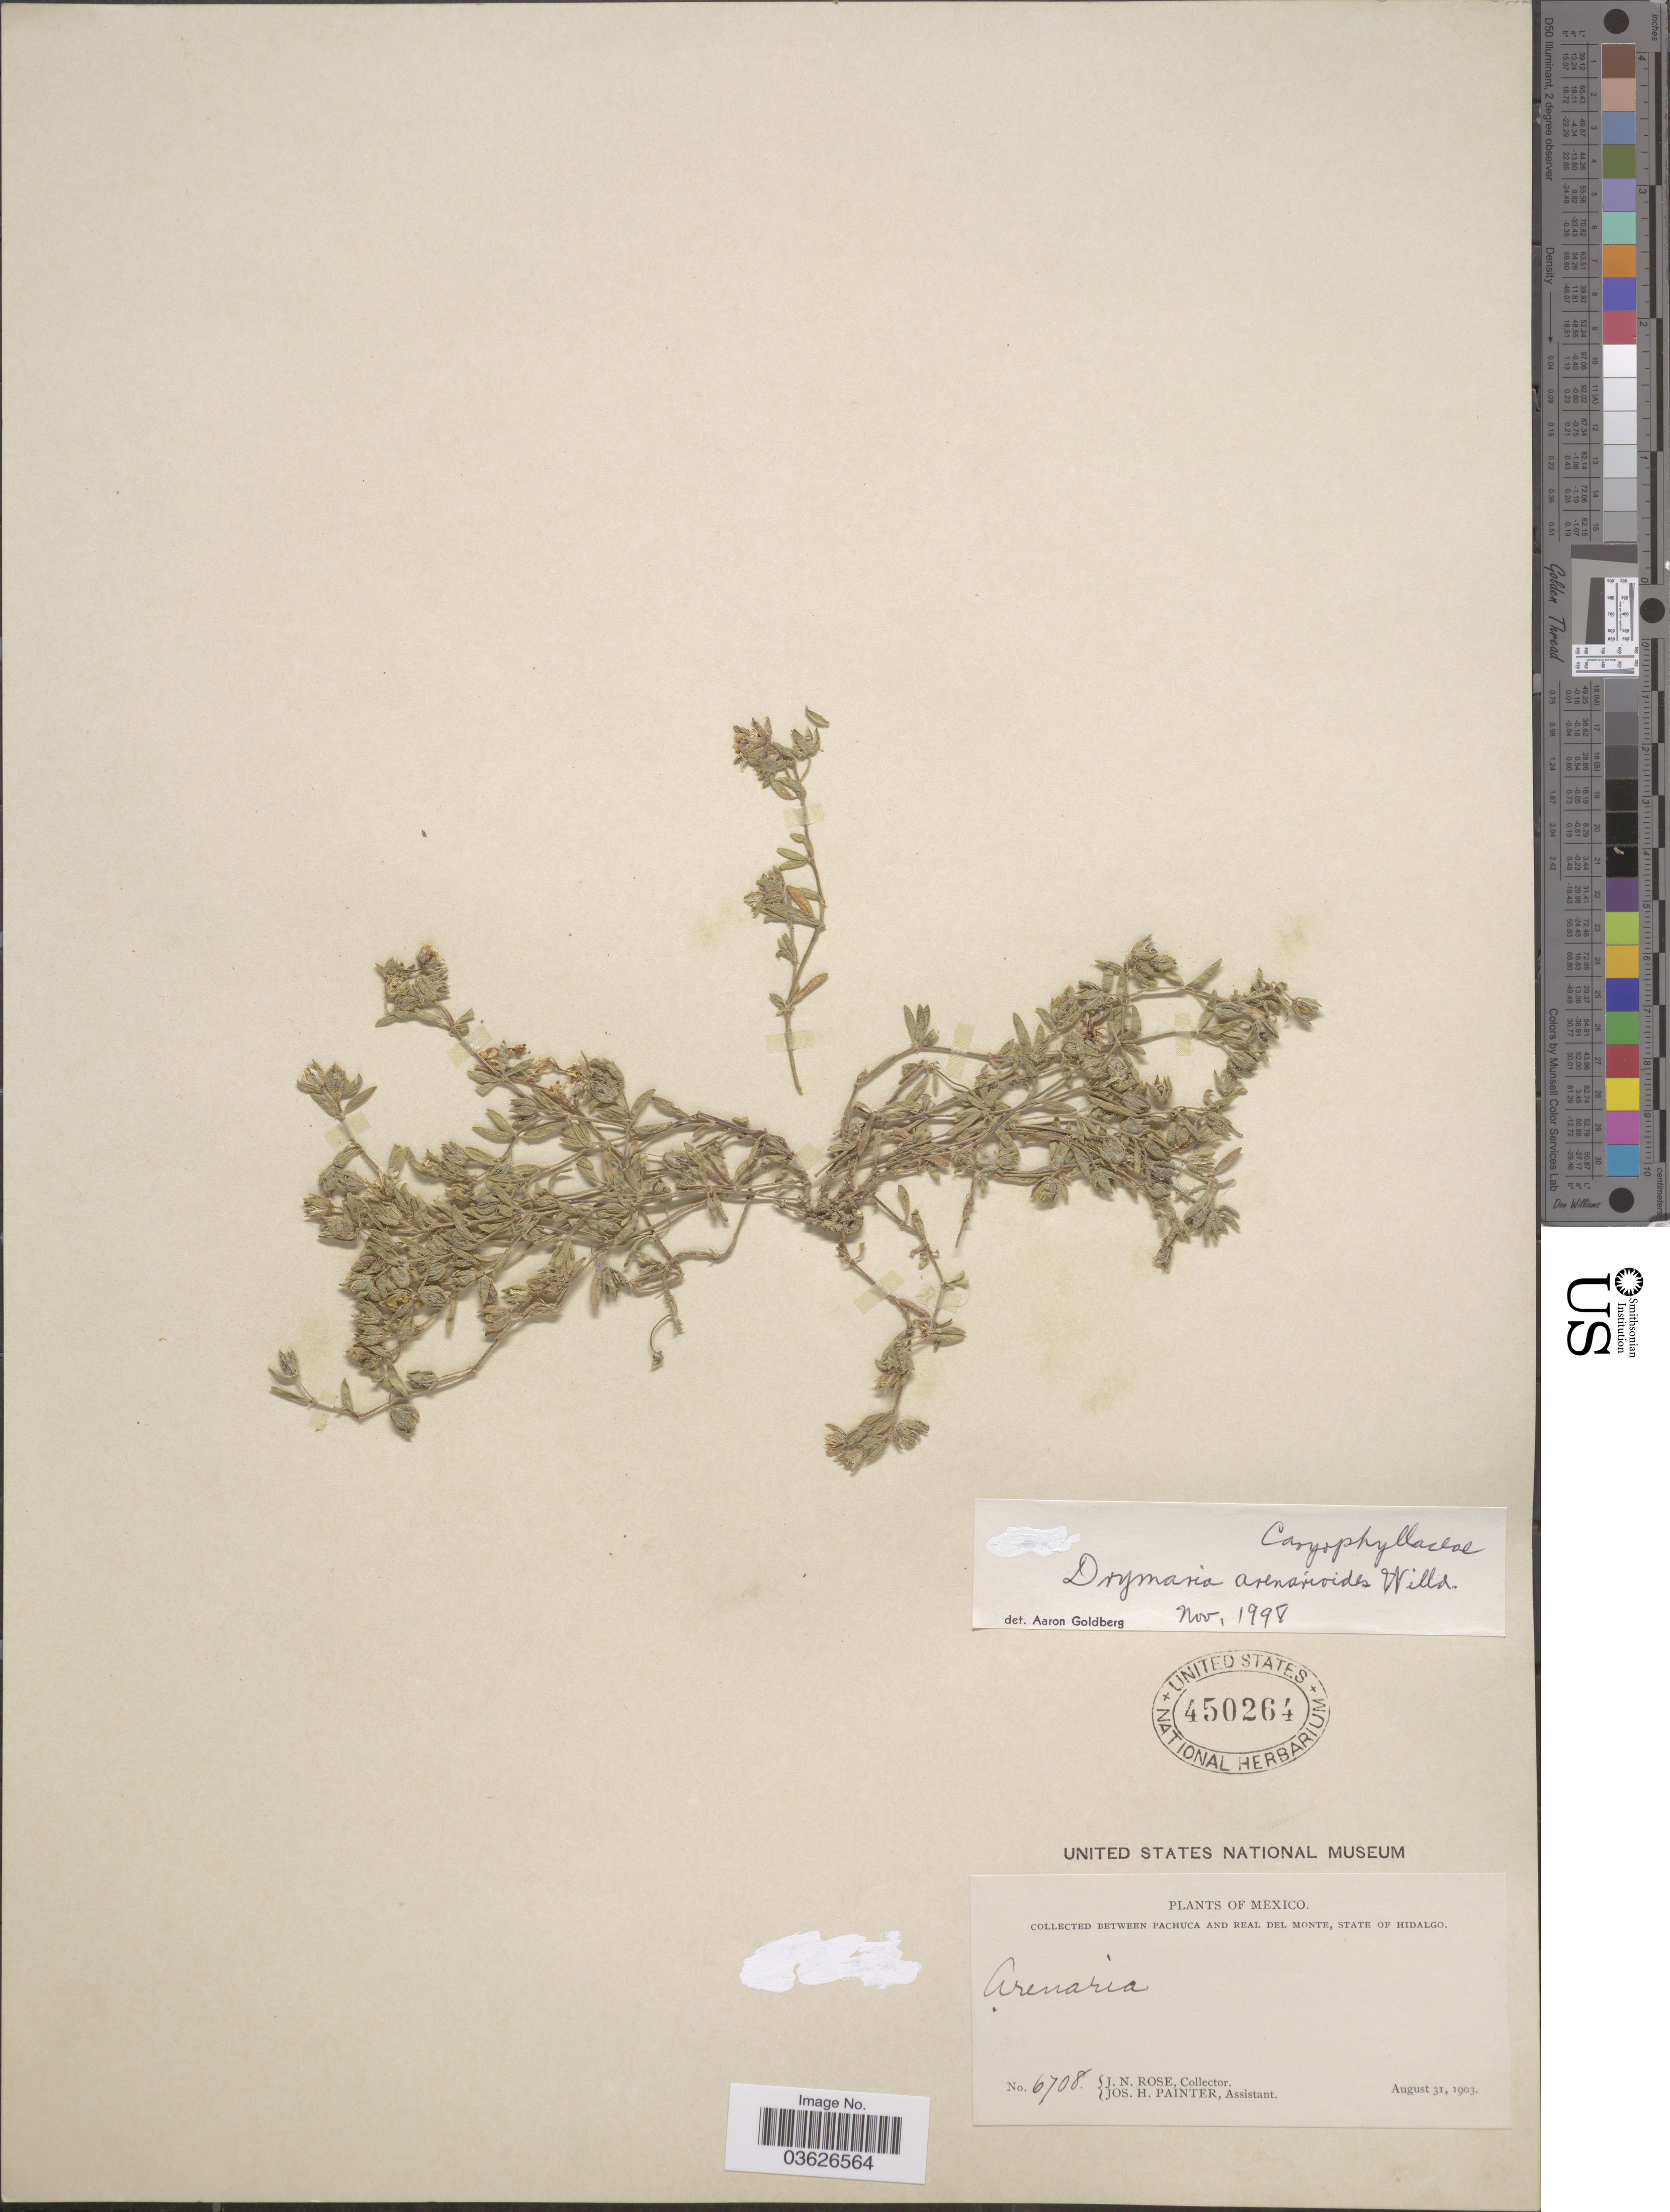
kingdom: Plantae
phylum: Tracheophyta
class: Magnoliopsida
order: Caryophyllales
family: Caryophyllaceae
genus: Drymaria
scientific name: Drymaria arenarioides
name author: Willd. ex Roem. & Schult.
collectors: J. N. Rose & J. H. Painter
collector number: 6708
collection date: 1903-08-31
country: Mexico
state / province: Hidalgo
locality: Between Pachuca and Real del Monte.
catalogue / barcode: US 450264